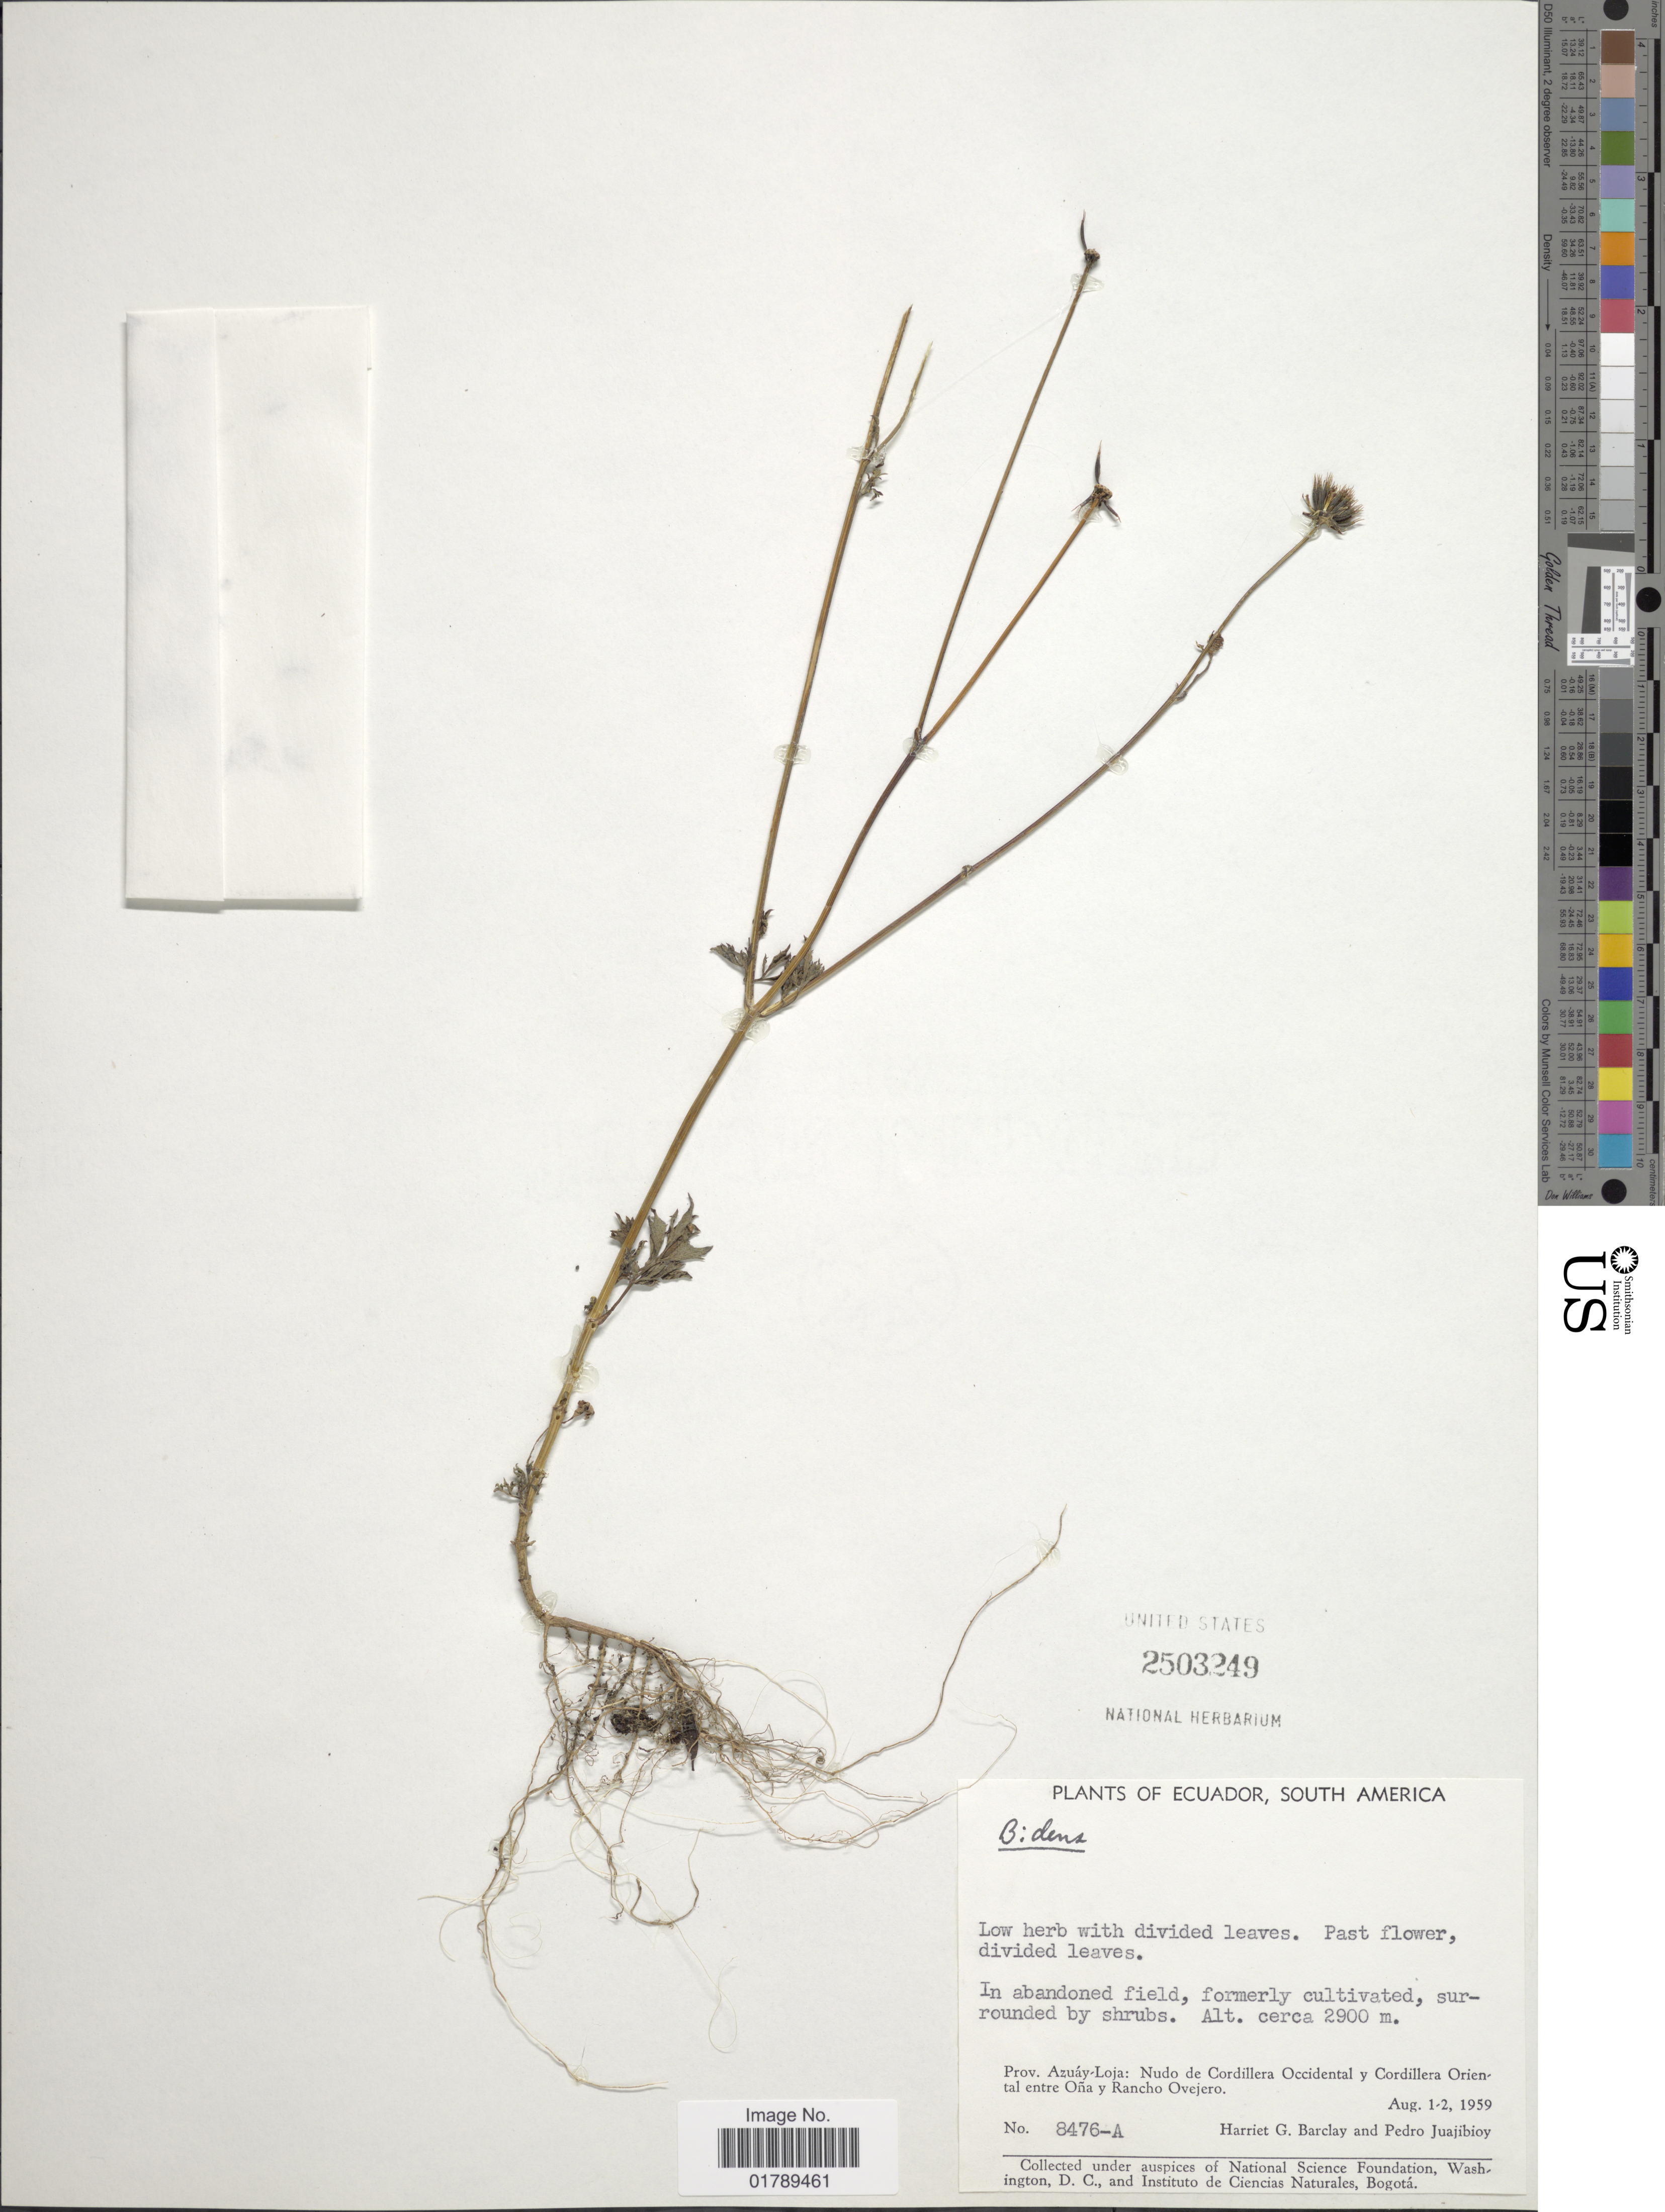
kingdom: Plantae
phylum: Tracheophyta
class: Magnoliopsida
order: Asterales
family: Asteraceae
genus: Bidens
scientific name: Bidens sp.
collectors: H. G. Barclay & P. Juajibioy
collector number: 8476-A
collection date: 1959-08-01/1959-08-02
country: Ecuador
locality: Prov. Azuay-Loja: Nudo de Cordillera Occidental y Cordillera Oriental entre Oña y Rancho Ovejero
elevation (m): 2900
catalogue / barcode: US 2503249